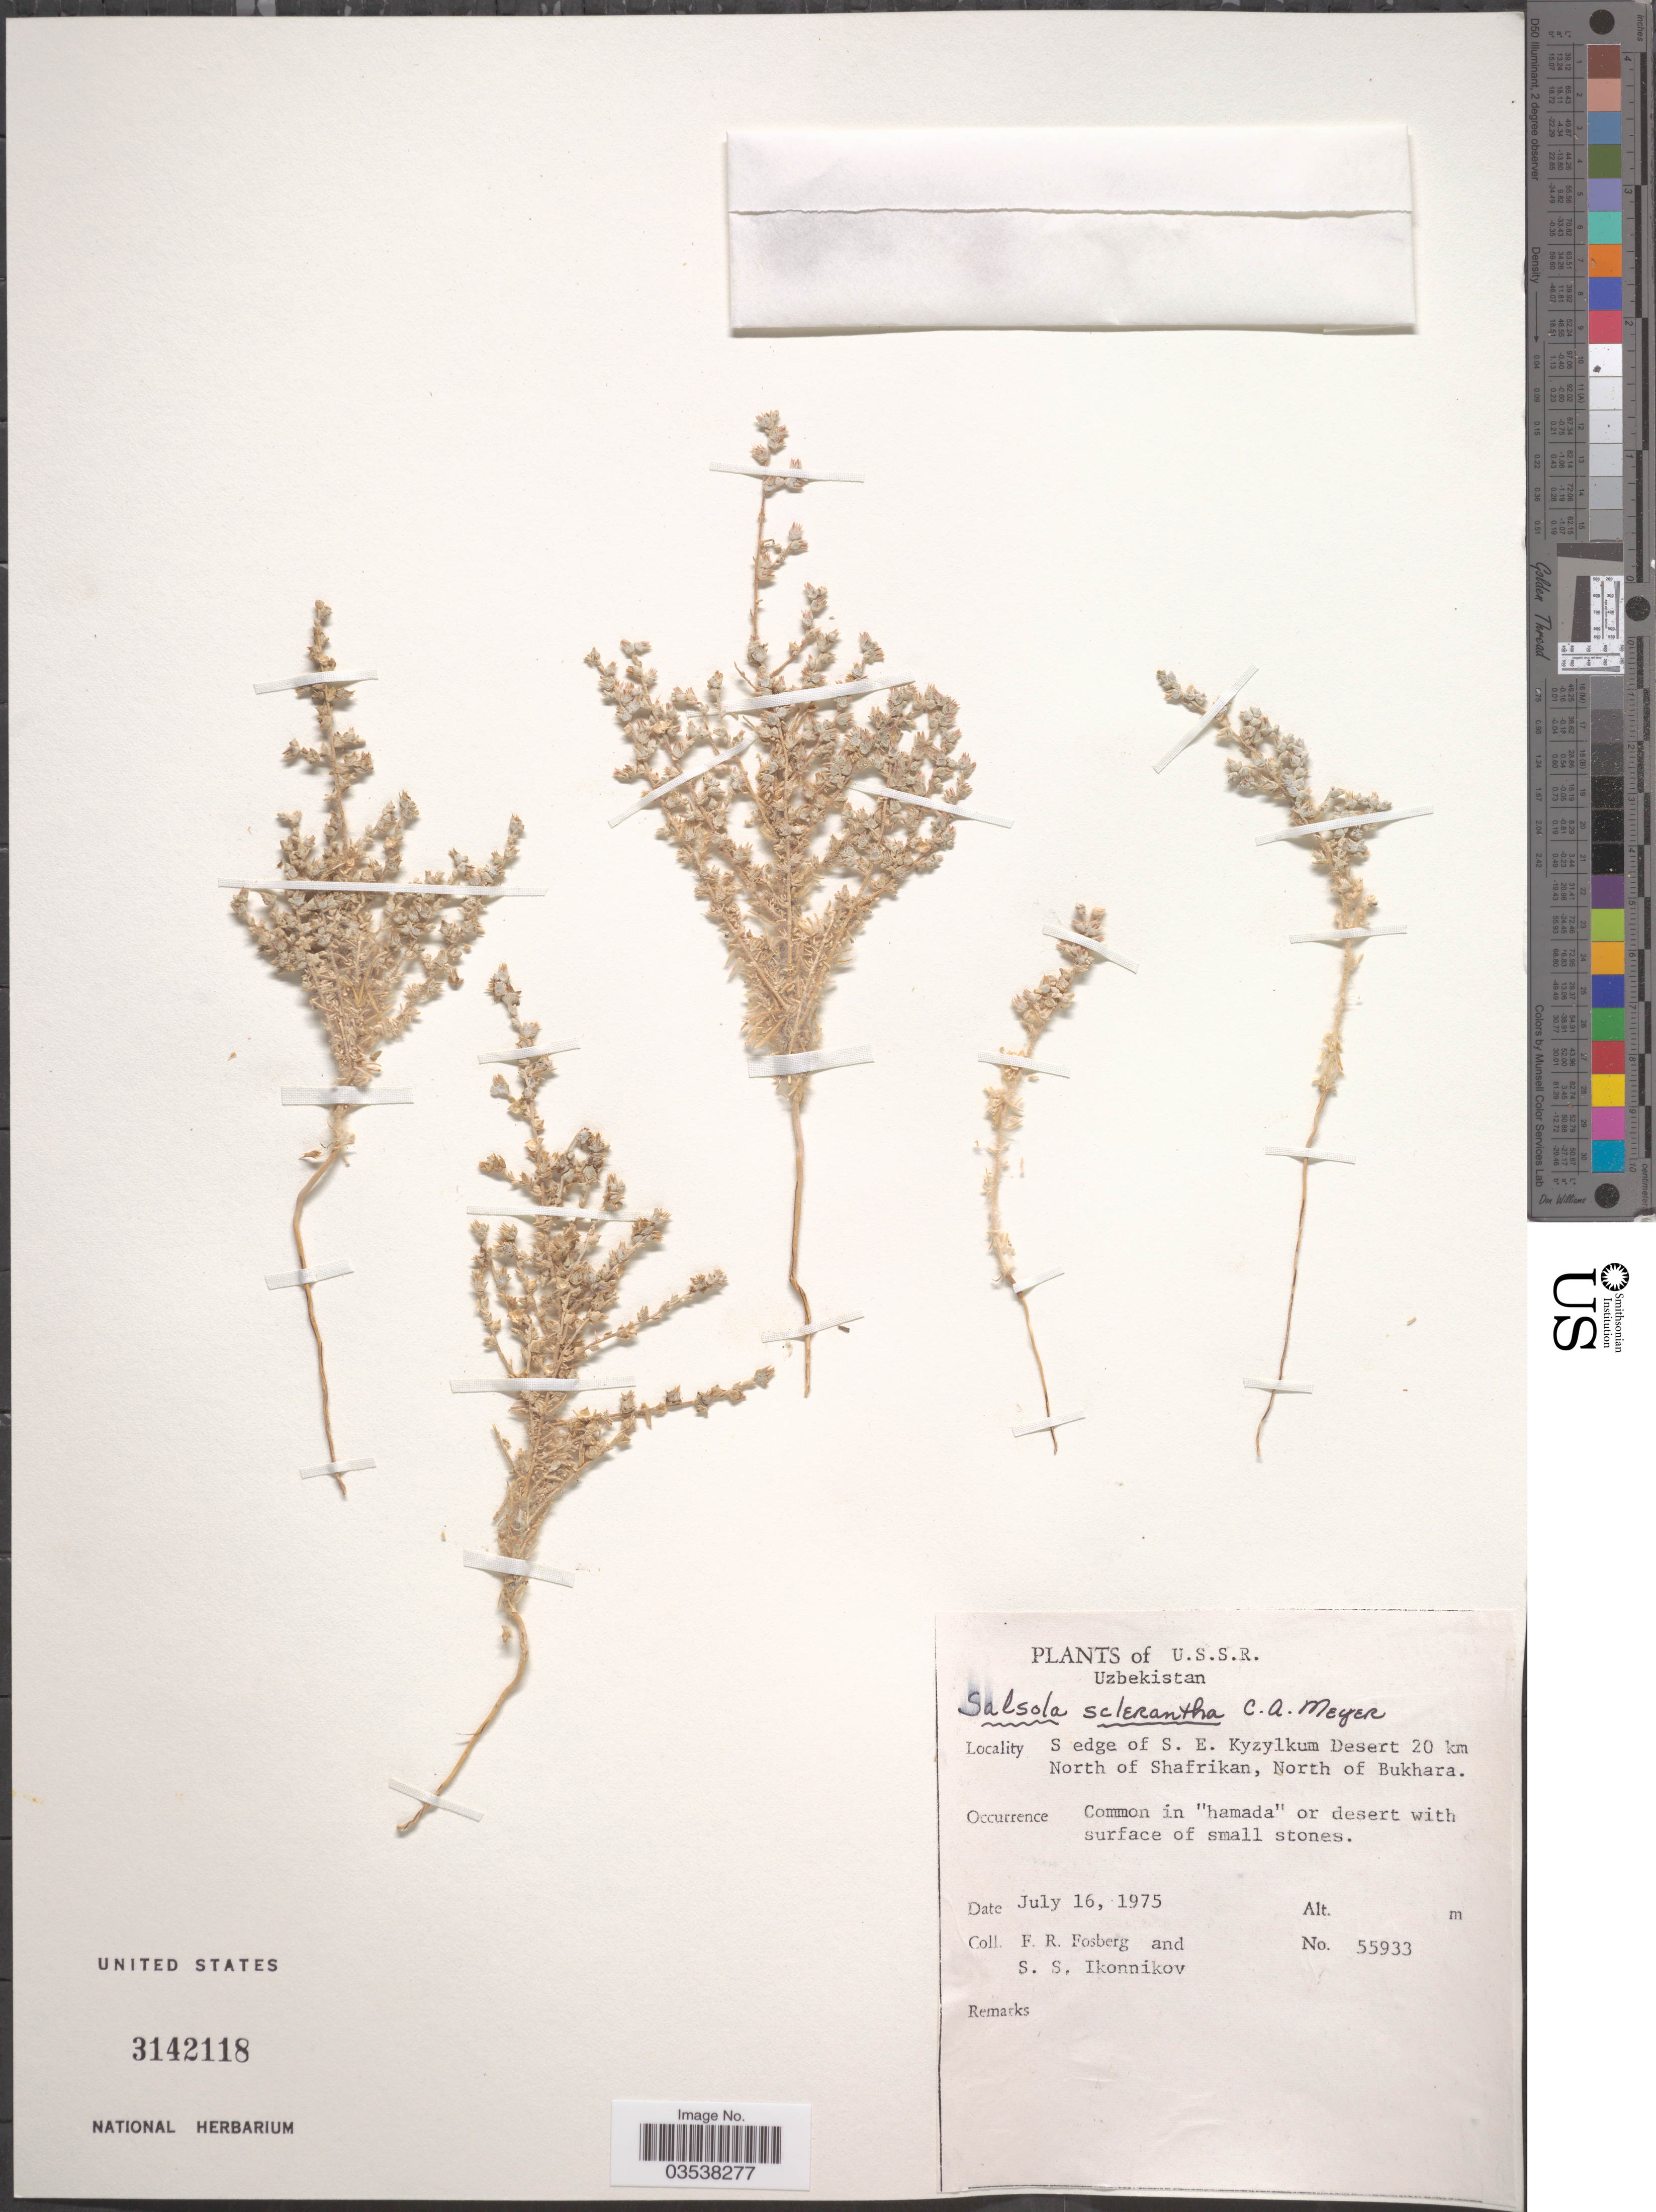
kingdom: Plantae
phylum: Tracheophyta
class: Magnoliopsida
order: Caryophyllales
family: Amaranthaceae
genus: Caroxylon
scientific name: Caroxylon scleranthum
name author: (C.A. Mey.) Akhani & Roalson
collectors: F. R. Fosberg & S. Ikonnikov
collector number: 55933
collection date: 1975-07-16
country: Uzbekistan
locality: U. S. S. R. S edge of S. E. Kyzylkum Desert 20 km North of Shafrikan, North of Bukhara.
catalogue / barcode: US 3142118